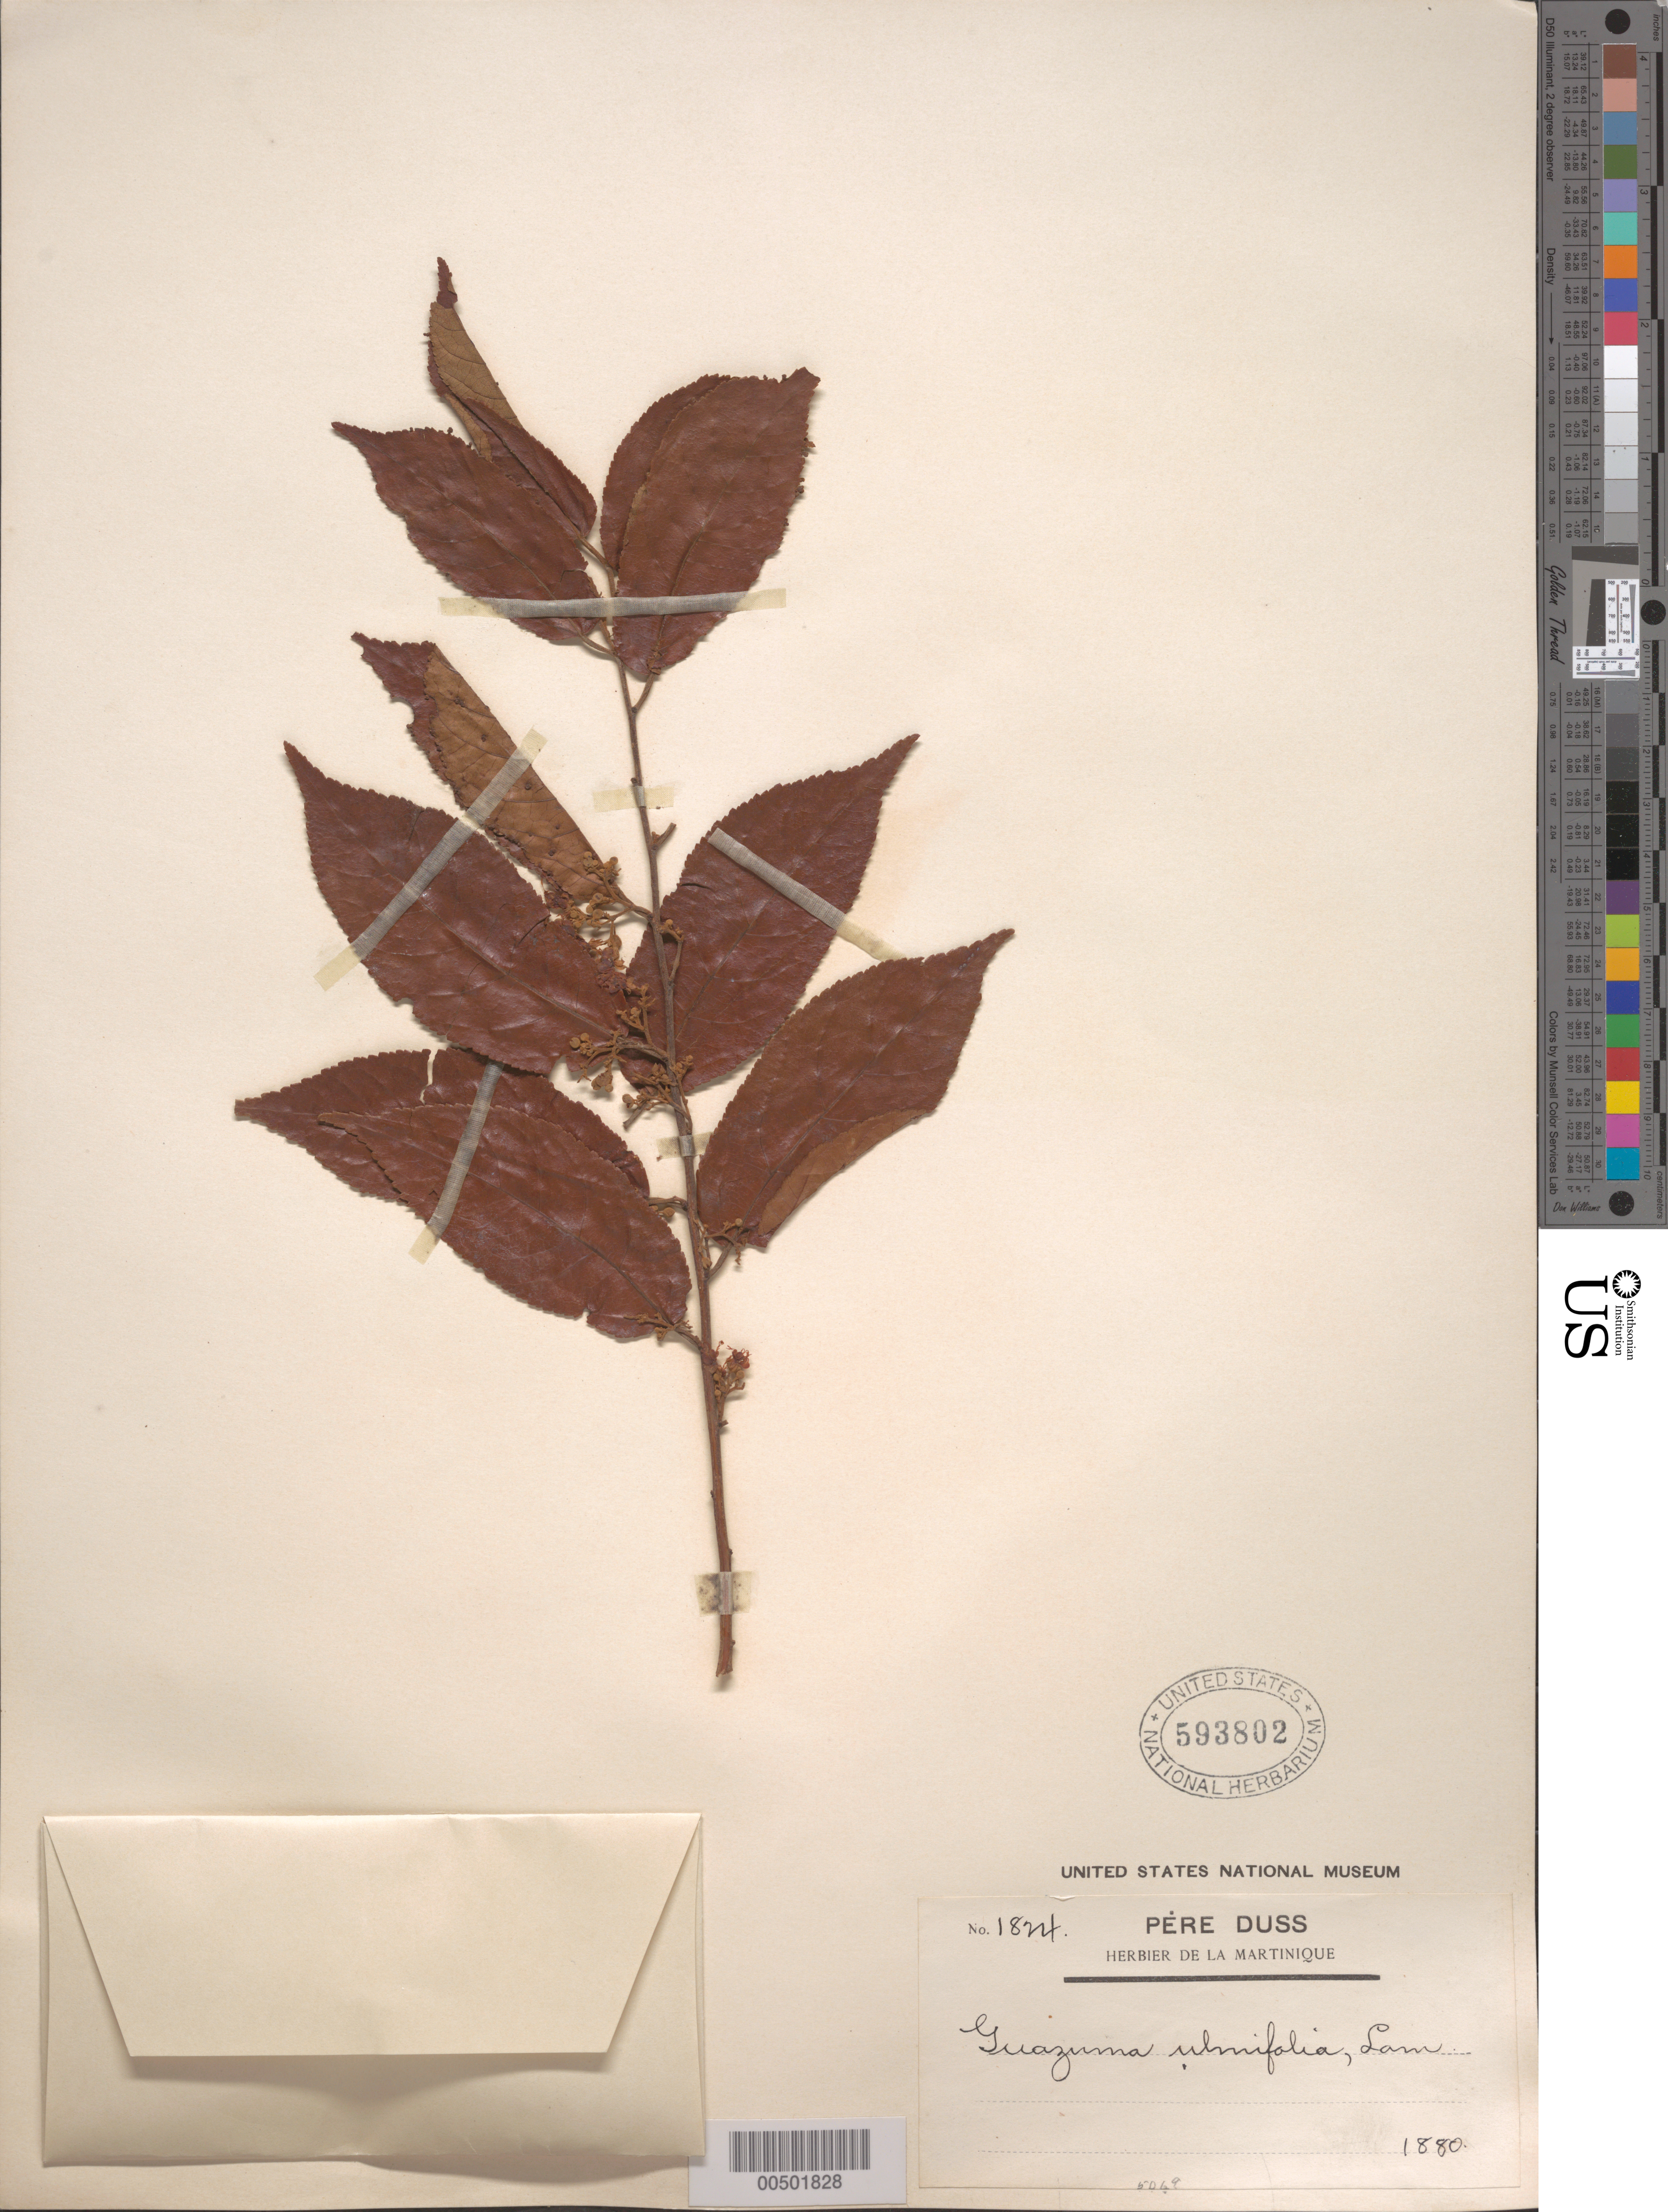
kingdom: Plantae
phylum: Tracheophyta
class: Magnoliopsida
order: Malvales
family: Malvaceae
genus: Guazuma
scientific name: Guazuma ulmifolia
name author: Lam.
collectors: Père Duss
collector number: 1824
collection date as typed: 1880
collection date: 1880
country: Martinique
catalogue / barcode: US 593802